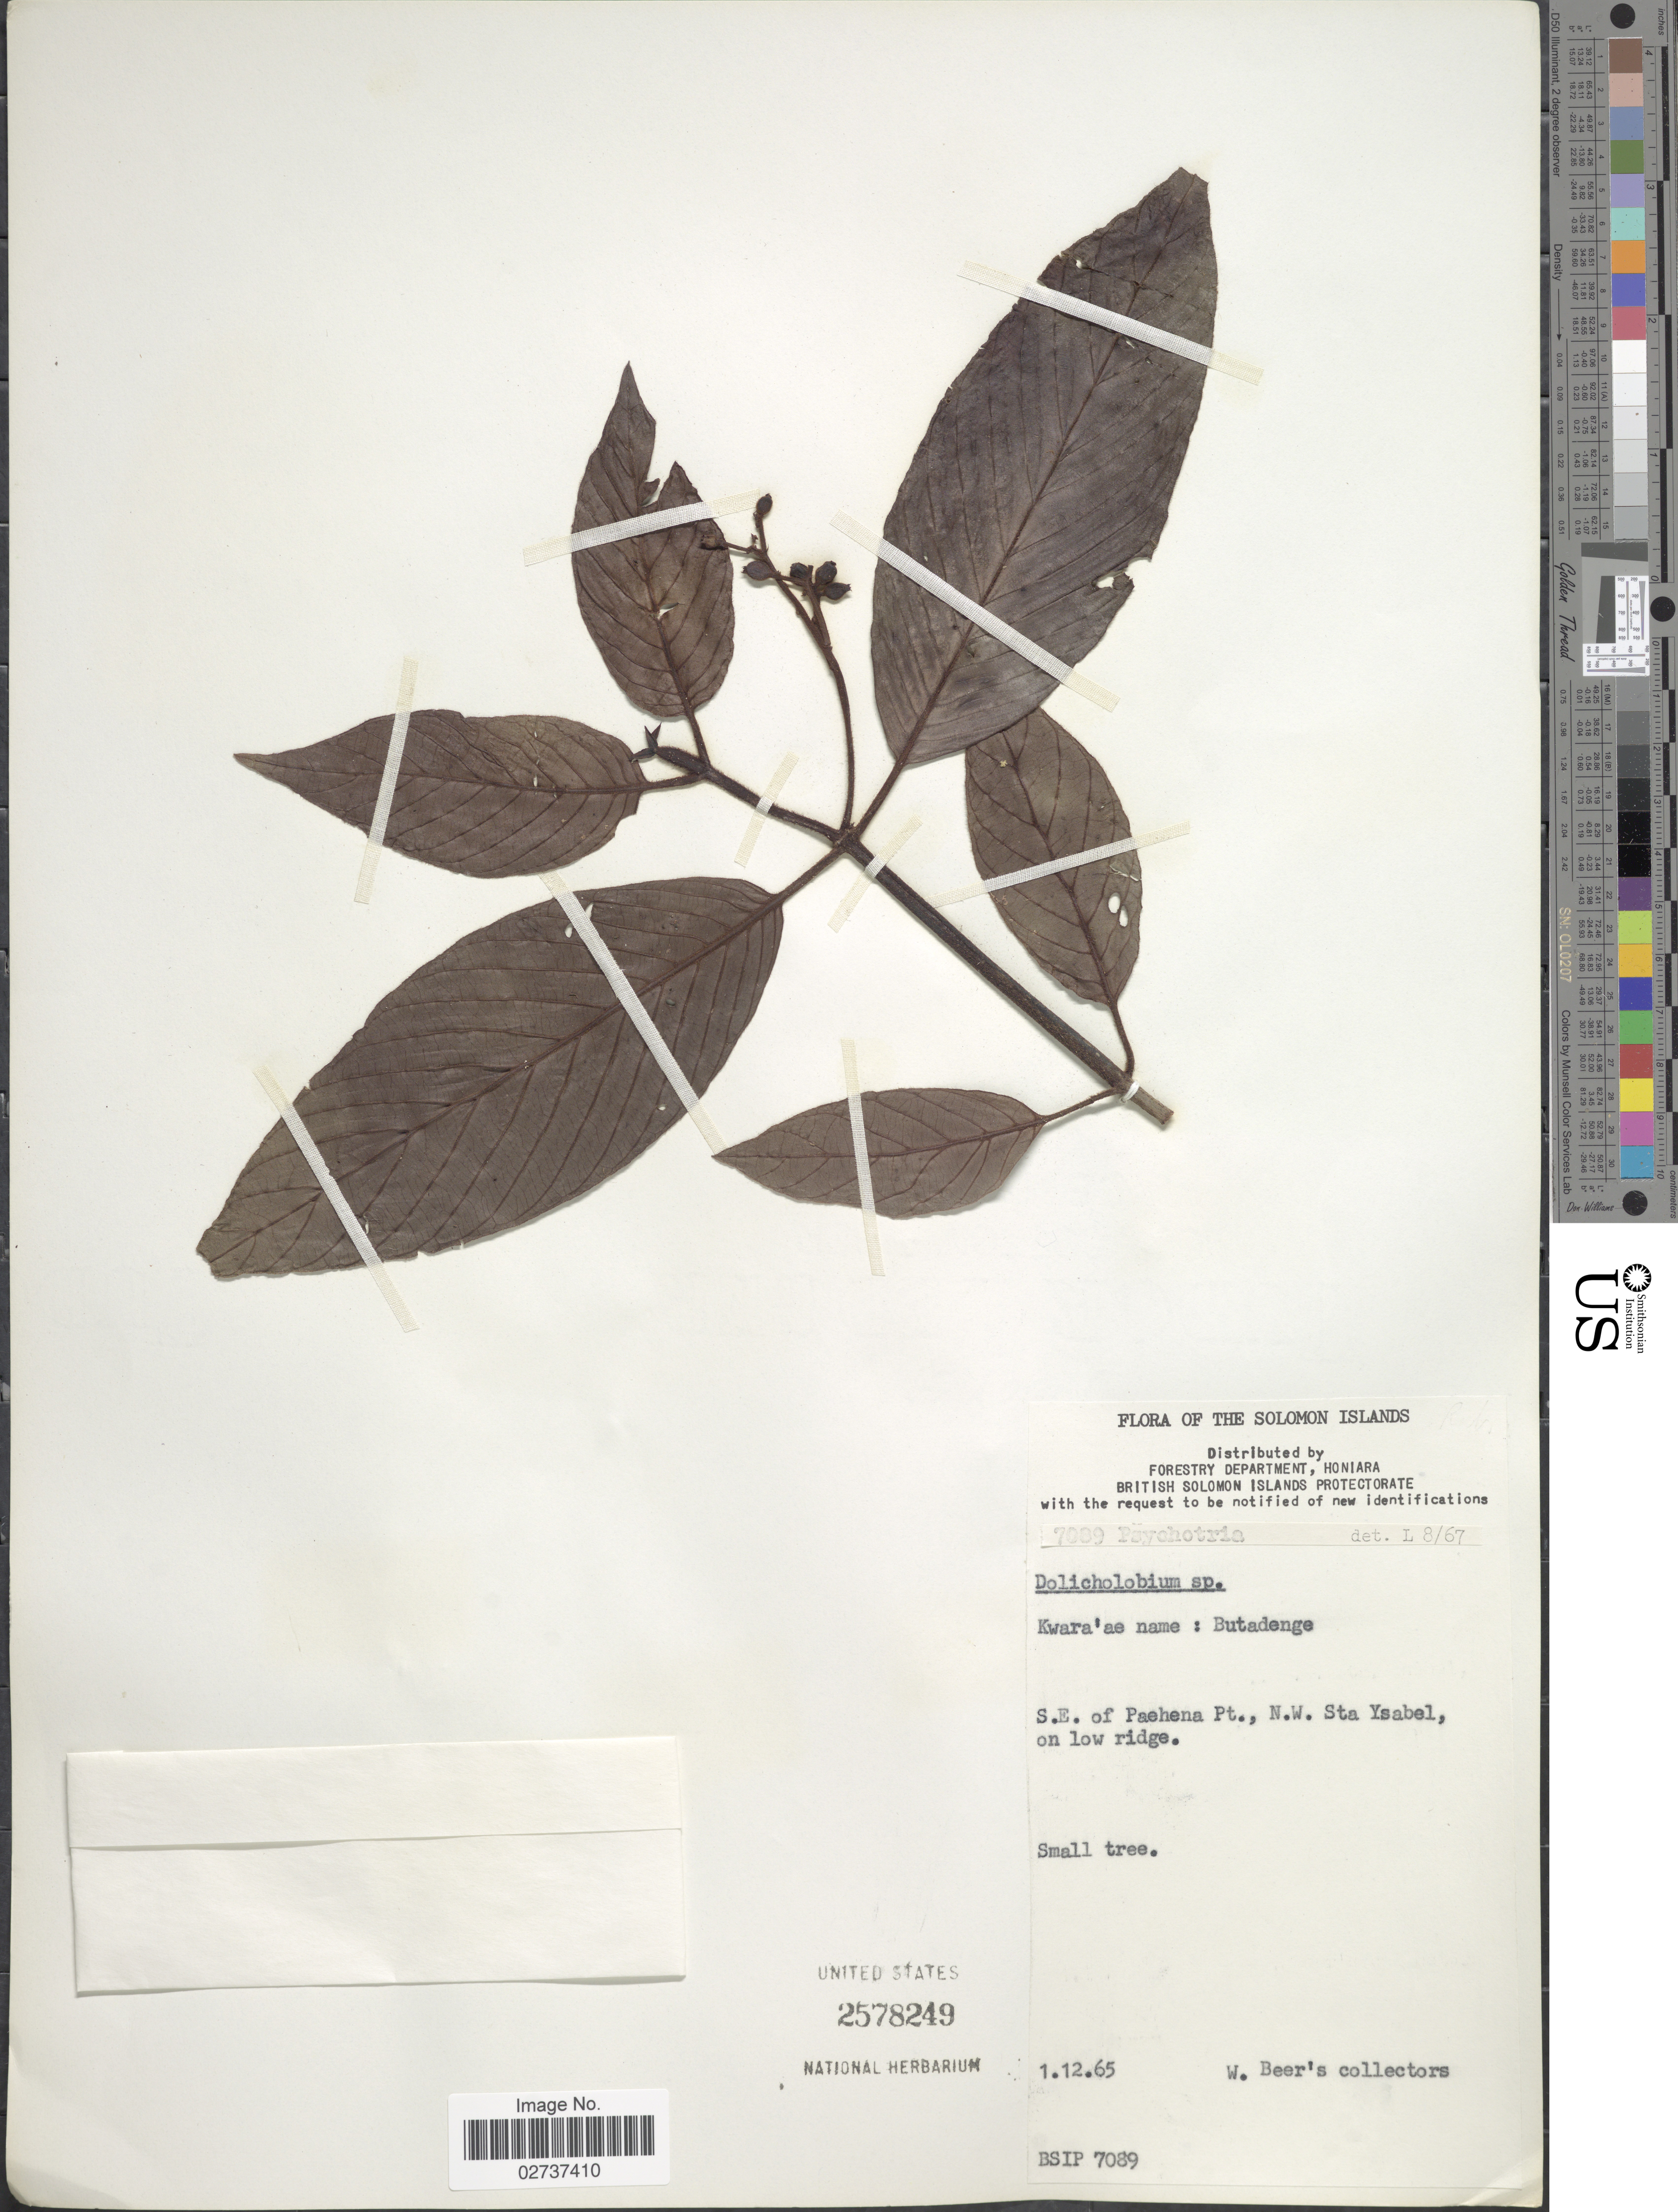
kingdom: Plantae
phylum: Tracheophyta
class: Magnoliopsida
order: Gentianales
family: Rubiaceae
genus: Psychotria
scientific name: Psychotria sp.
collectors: W. Beer's Collectors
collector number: BSIP 7089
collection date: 1965-12-01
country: Solomon Islands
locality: S.W. of Paehena Pt., N.W. Sta Ysabel, on low ridge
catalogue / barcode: US 2578249